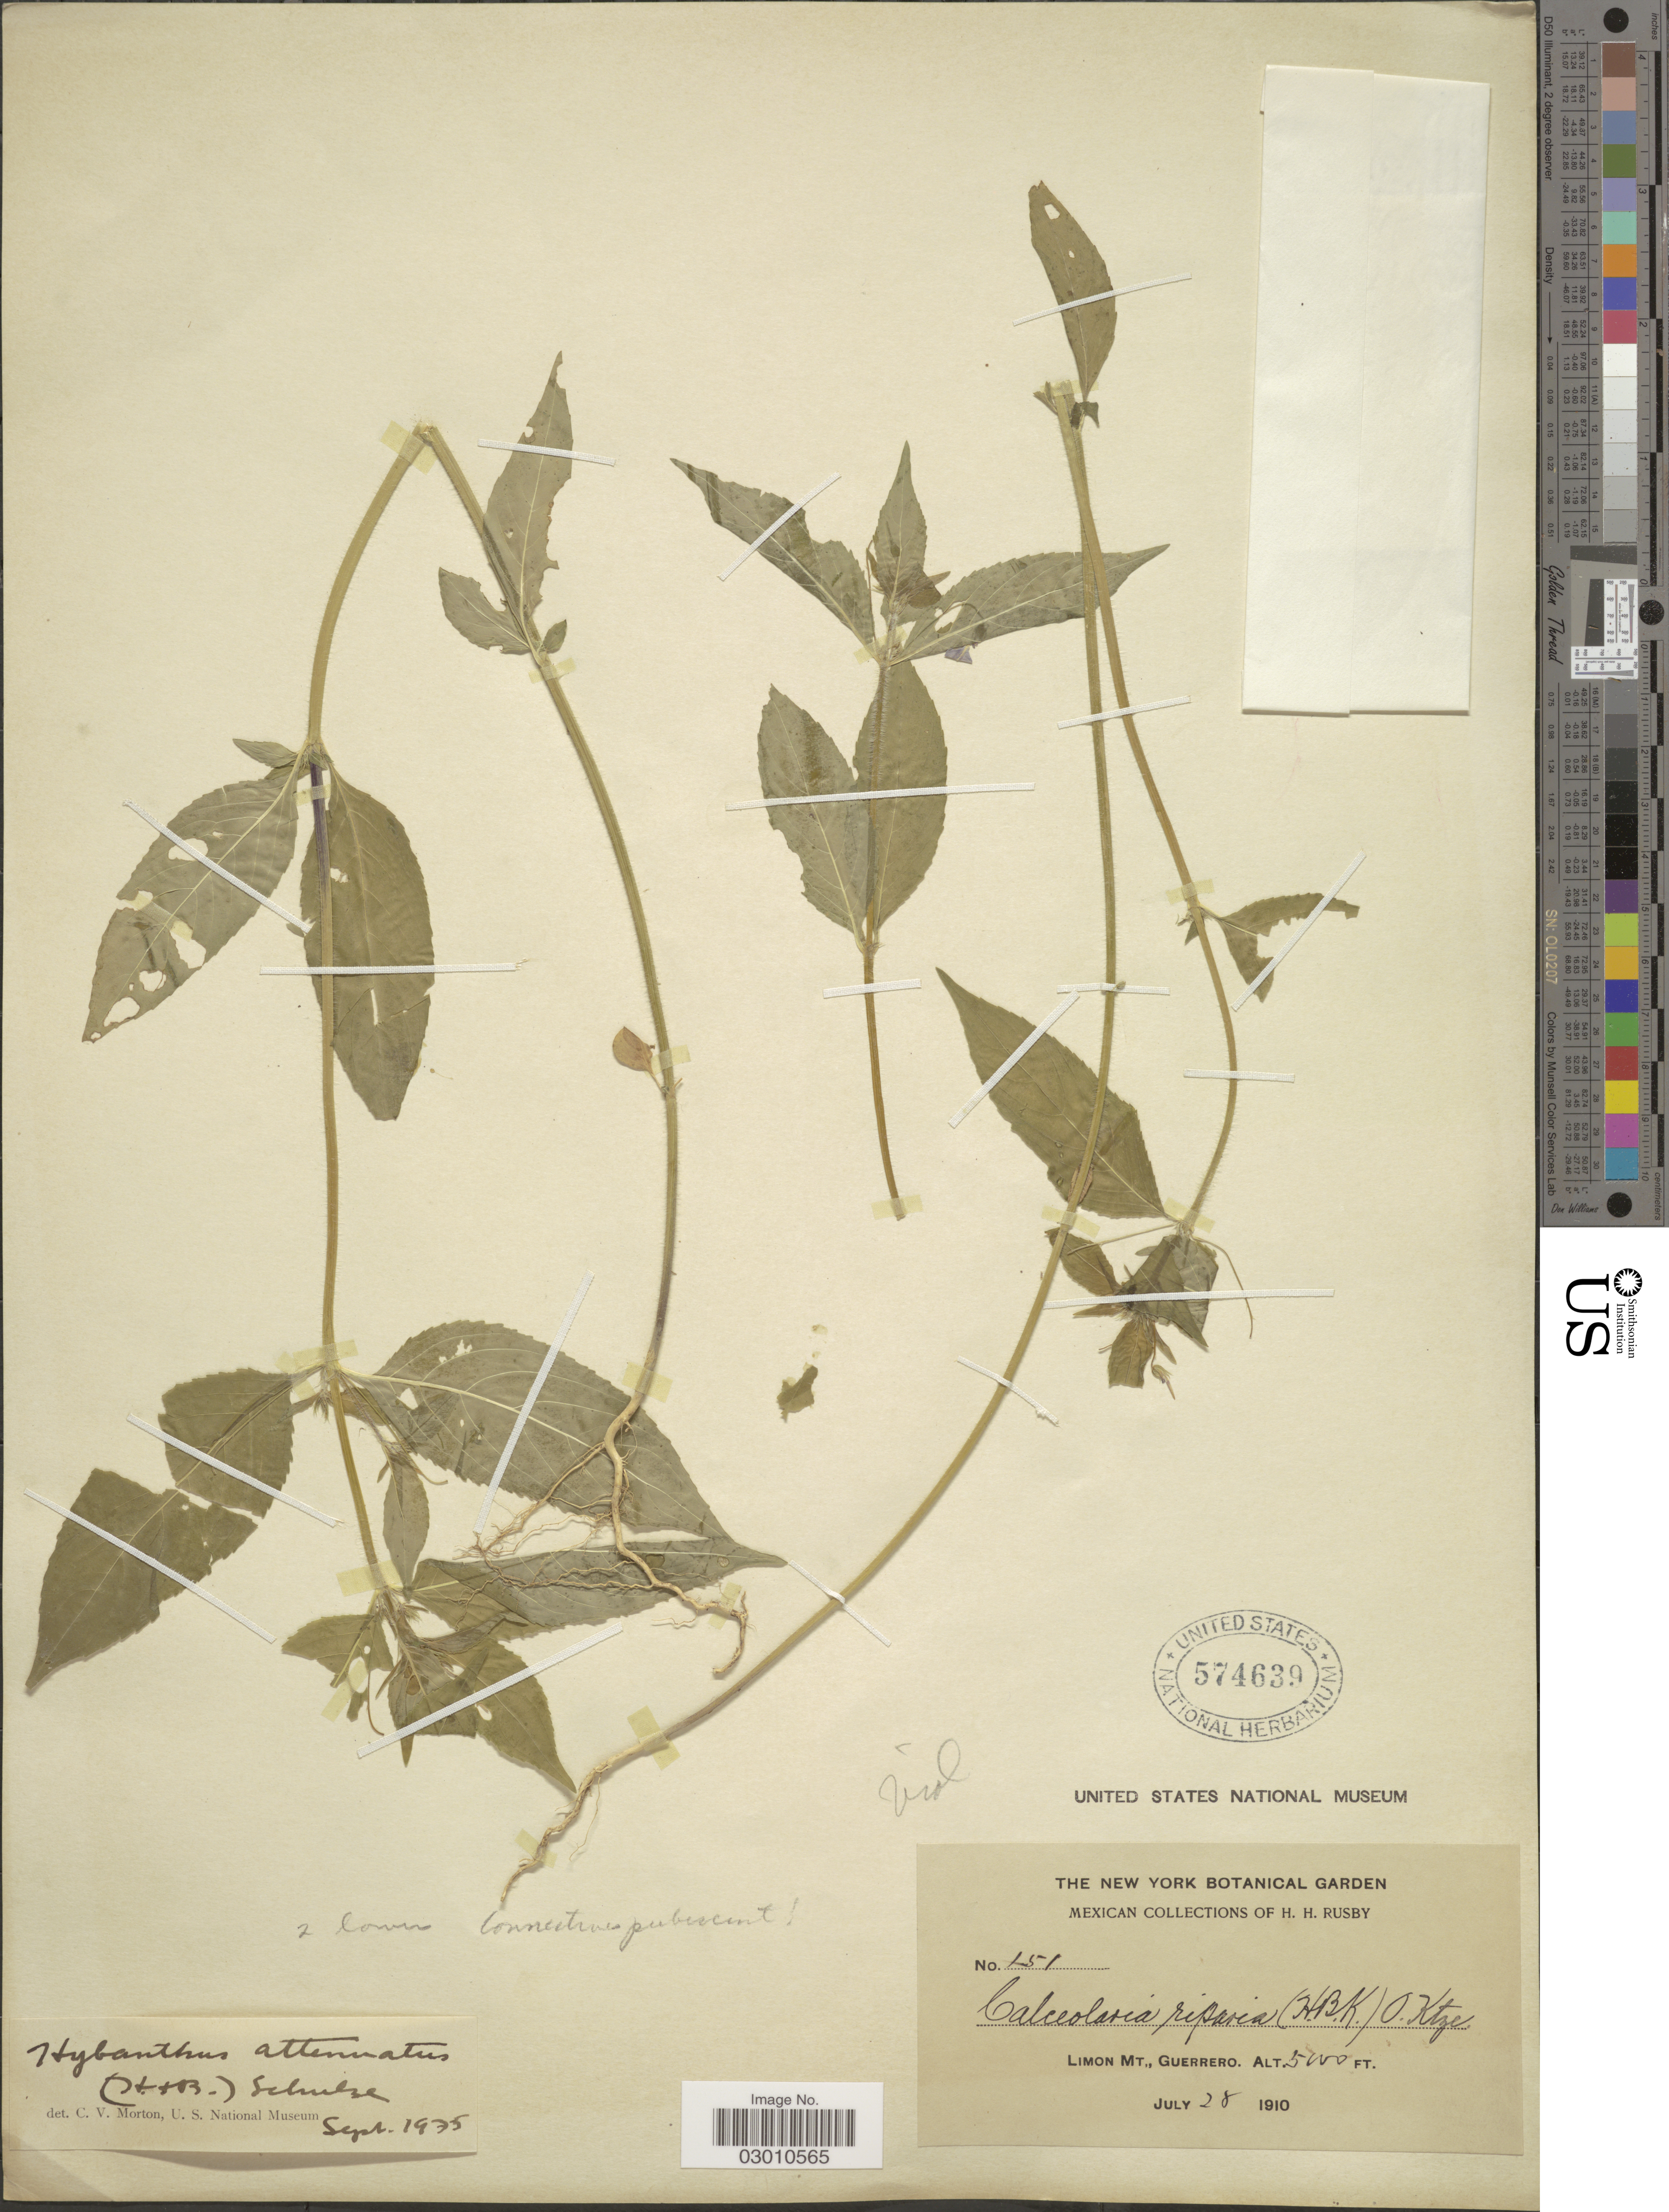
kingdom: Plantae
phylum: Tracheophyta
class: Magnoliopsida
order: Malpighiales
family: Violaceae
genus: Pombalia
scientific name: Pombalia attenuata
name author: (Humb. & Bonpl. ex Willd.) Paula-Souza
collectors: H. H. Rusby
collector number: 151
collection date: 1910-07-28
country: Mexico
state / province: Guerrero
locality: Limon Mt.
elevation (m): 1524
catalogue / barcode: US 574639